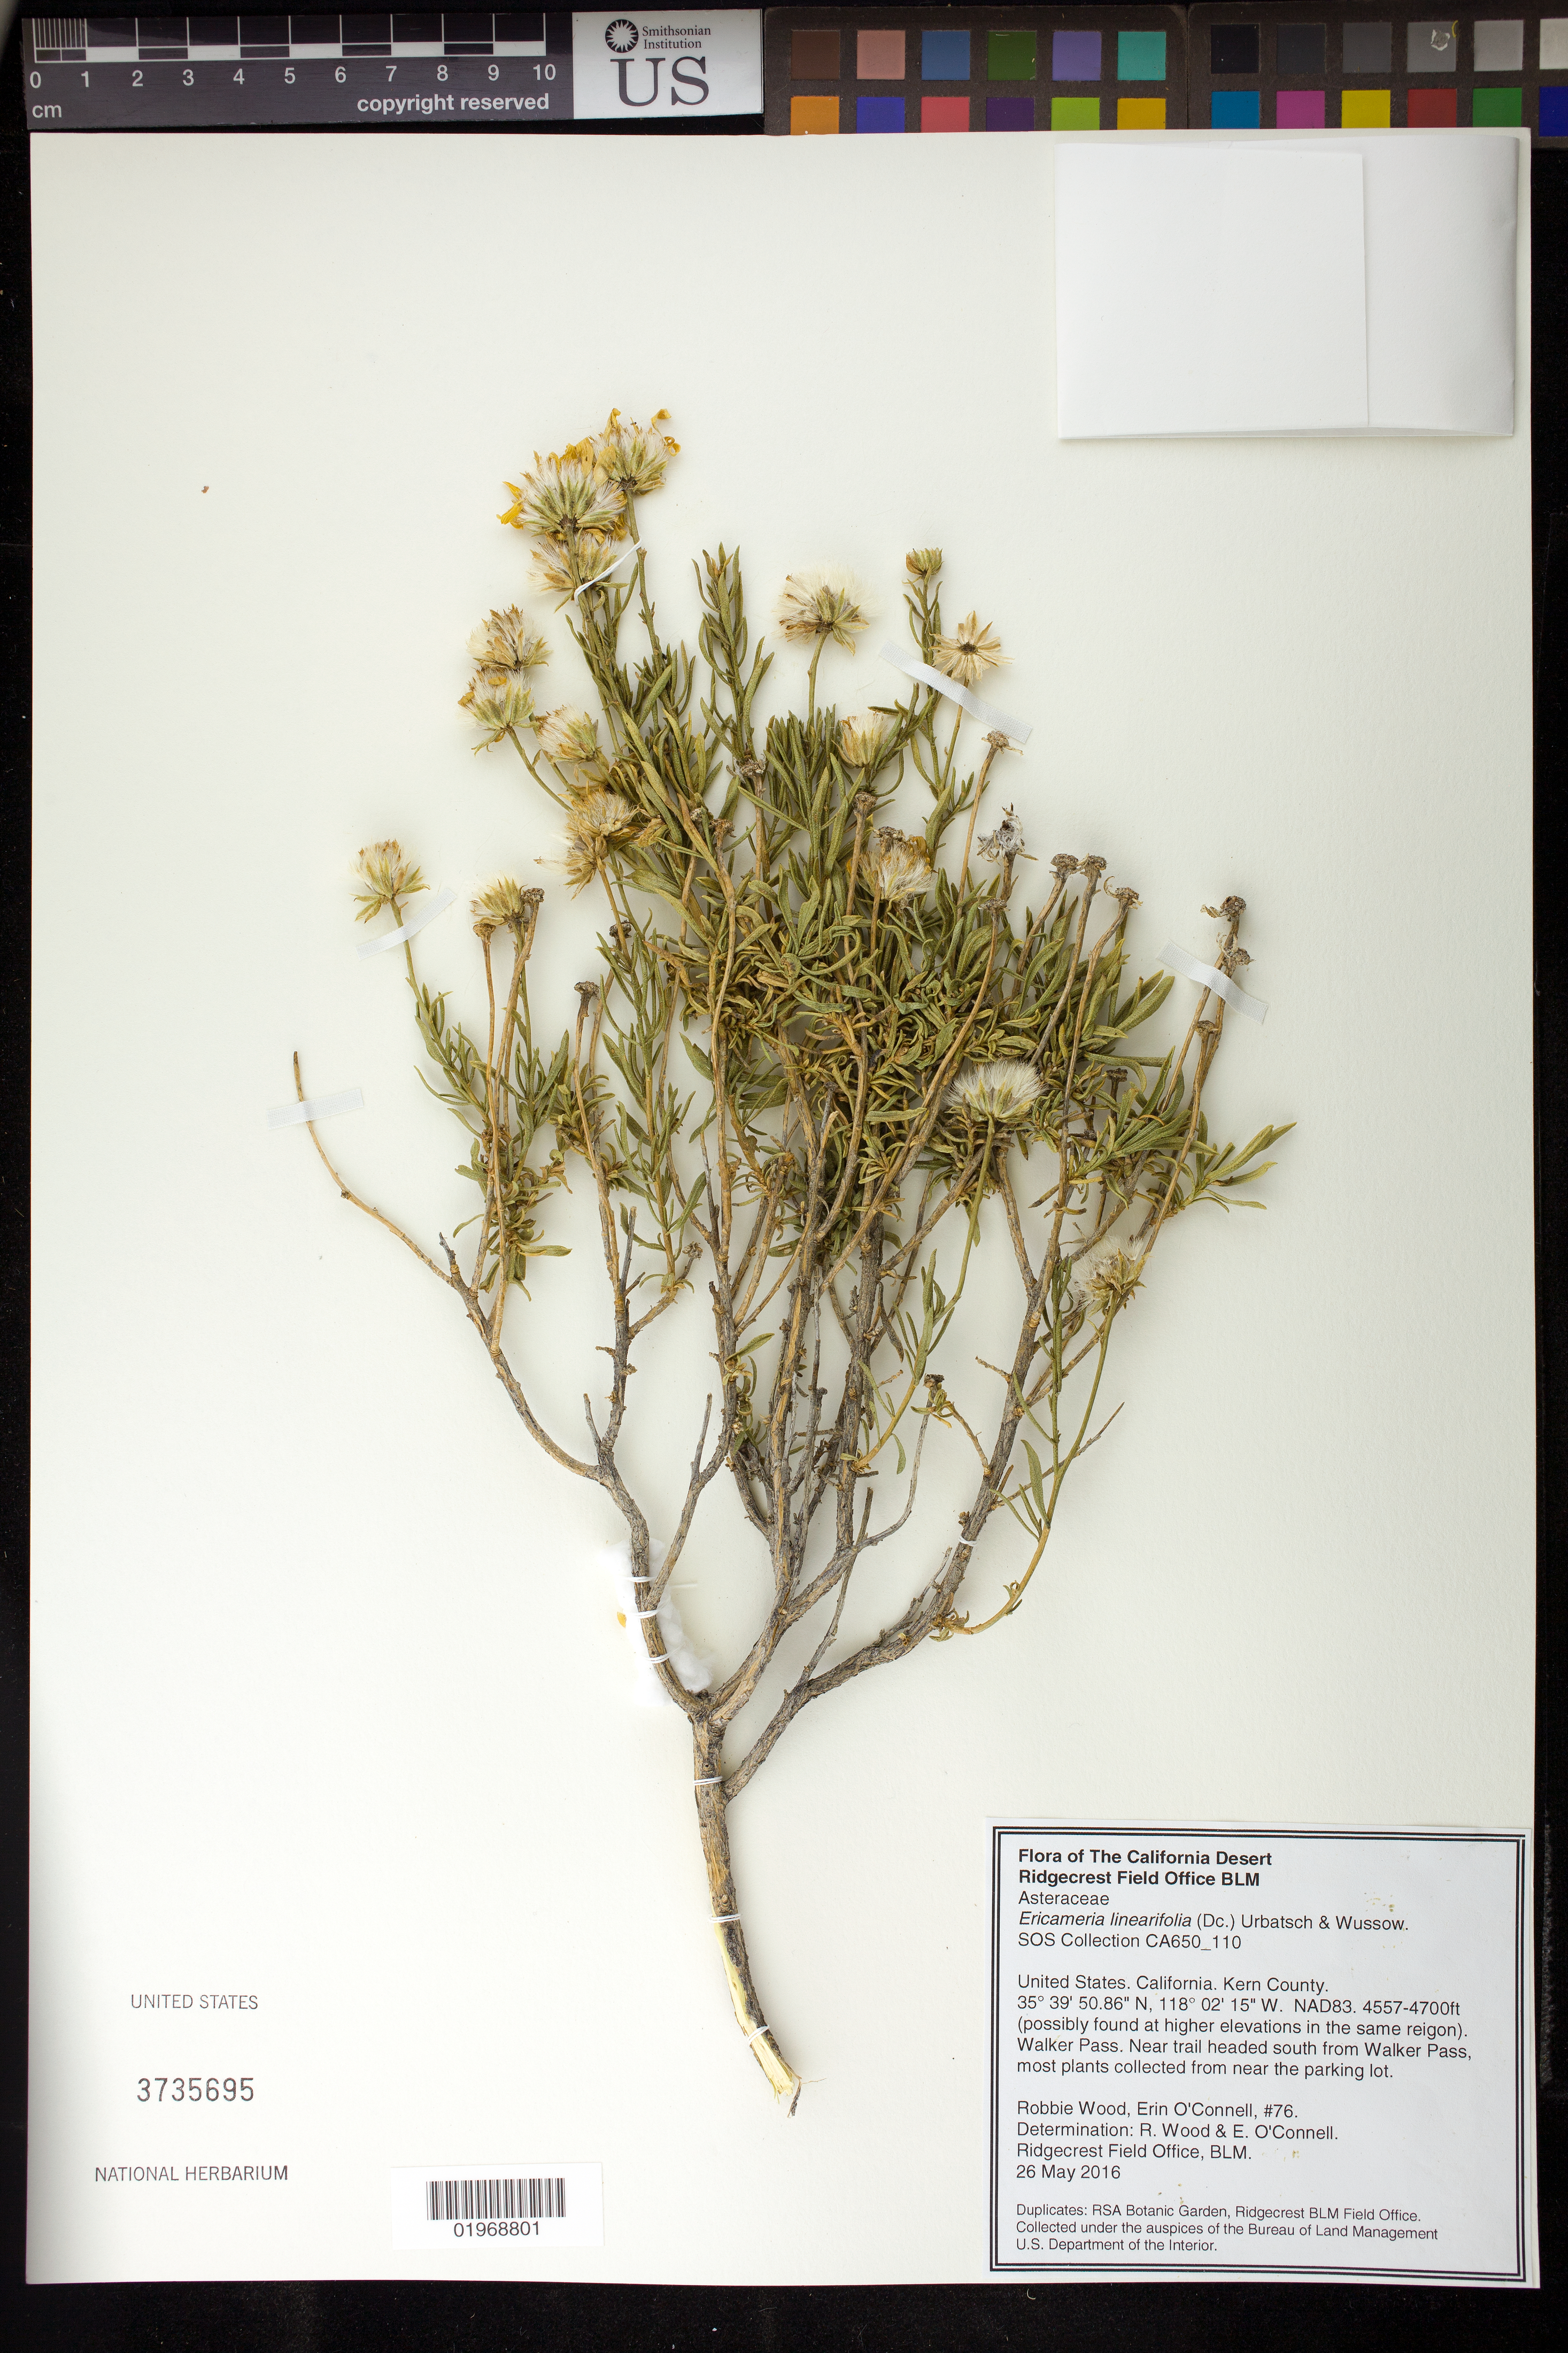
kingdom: Plantae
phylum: Tracheophyta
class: Magnoliopsida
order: Asterales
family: Asteraceae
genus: Ericameria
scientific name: Ericameria linearifolia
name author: (DC.) Urbatsch & Wussow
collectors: R. Wood & E. O'Connell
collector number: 76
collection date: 2016-05-26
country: United States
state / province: California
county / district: Kern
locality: Near trail headed S from Walker Pass, near the parking lot.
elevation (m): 1389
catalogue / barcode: US 3735695